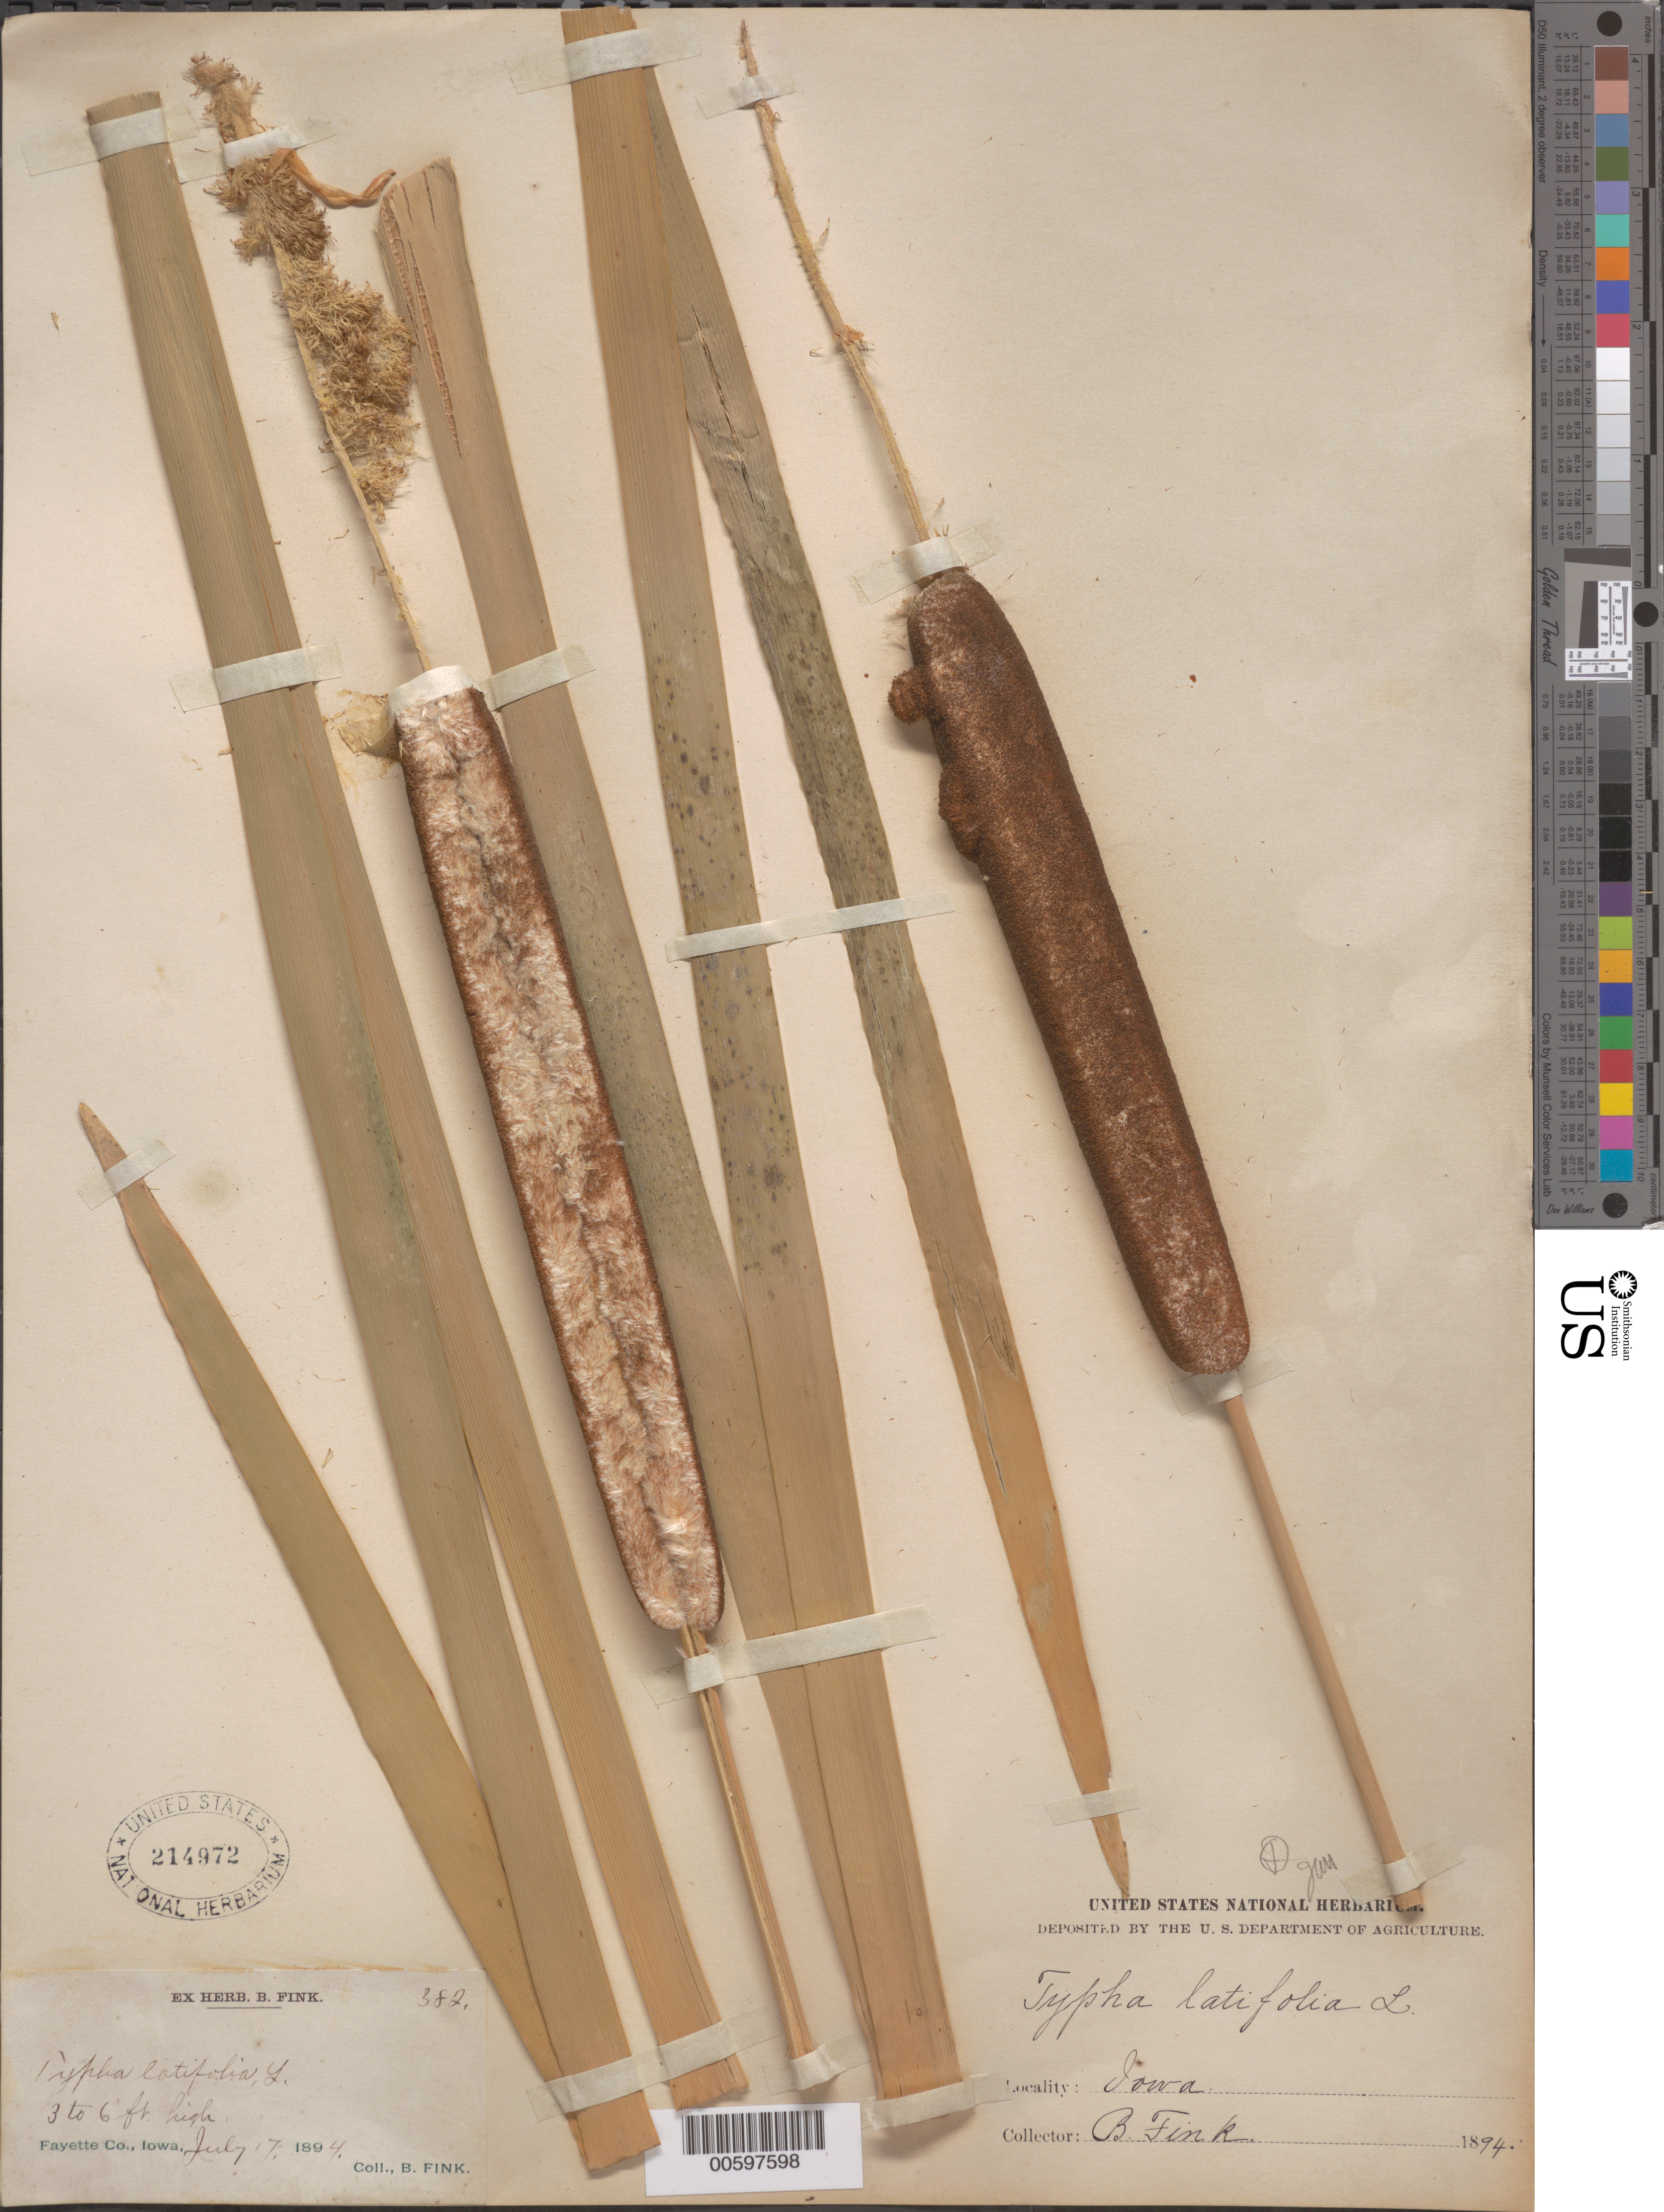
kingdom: Plantae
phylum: Tracheophyta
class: Liliopsida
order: Poales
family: Typhaceae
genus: Typha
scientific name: Typha latifolia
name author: L.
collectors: B. Fink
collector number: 382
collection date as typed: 17 Jul 1894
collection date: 1894-07-17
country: United States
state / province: Iowa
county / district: Fayette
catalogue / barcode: US 214972